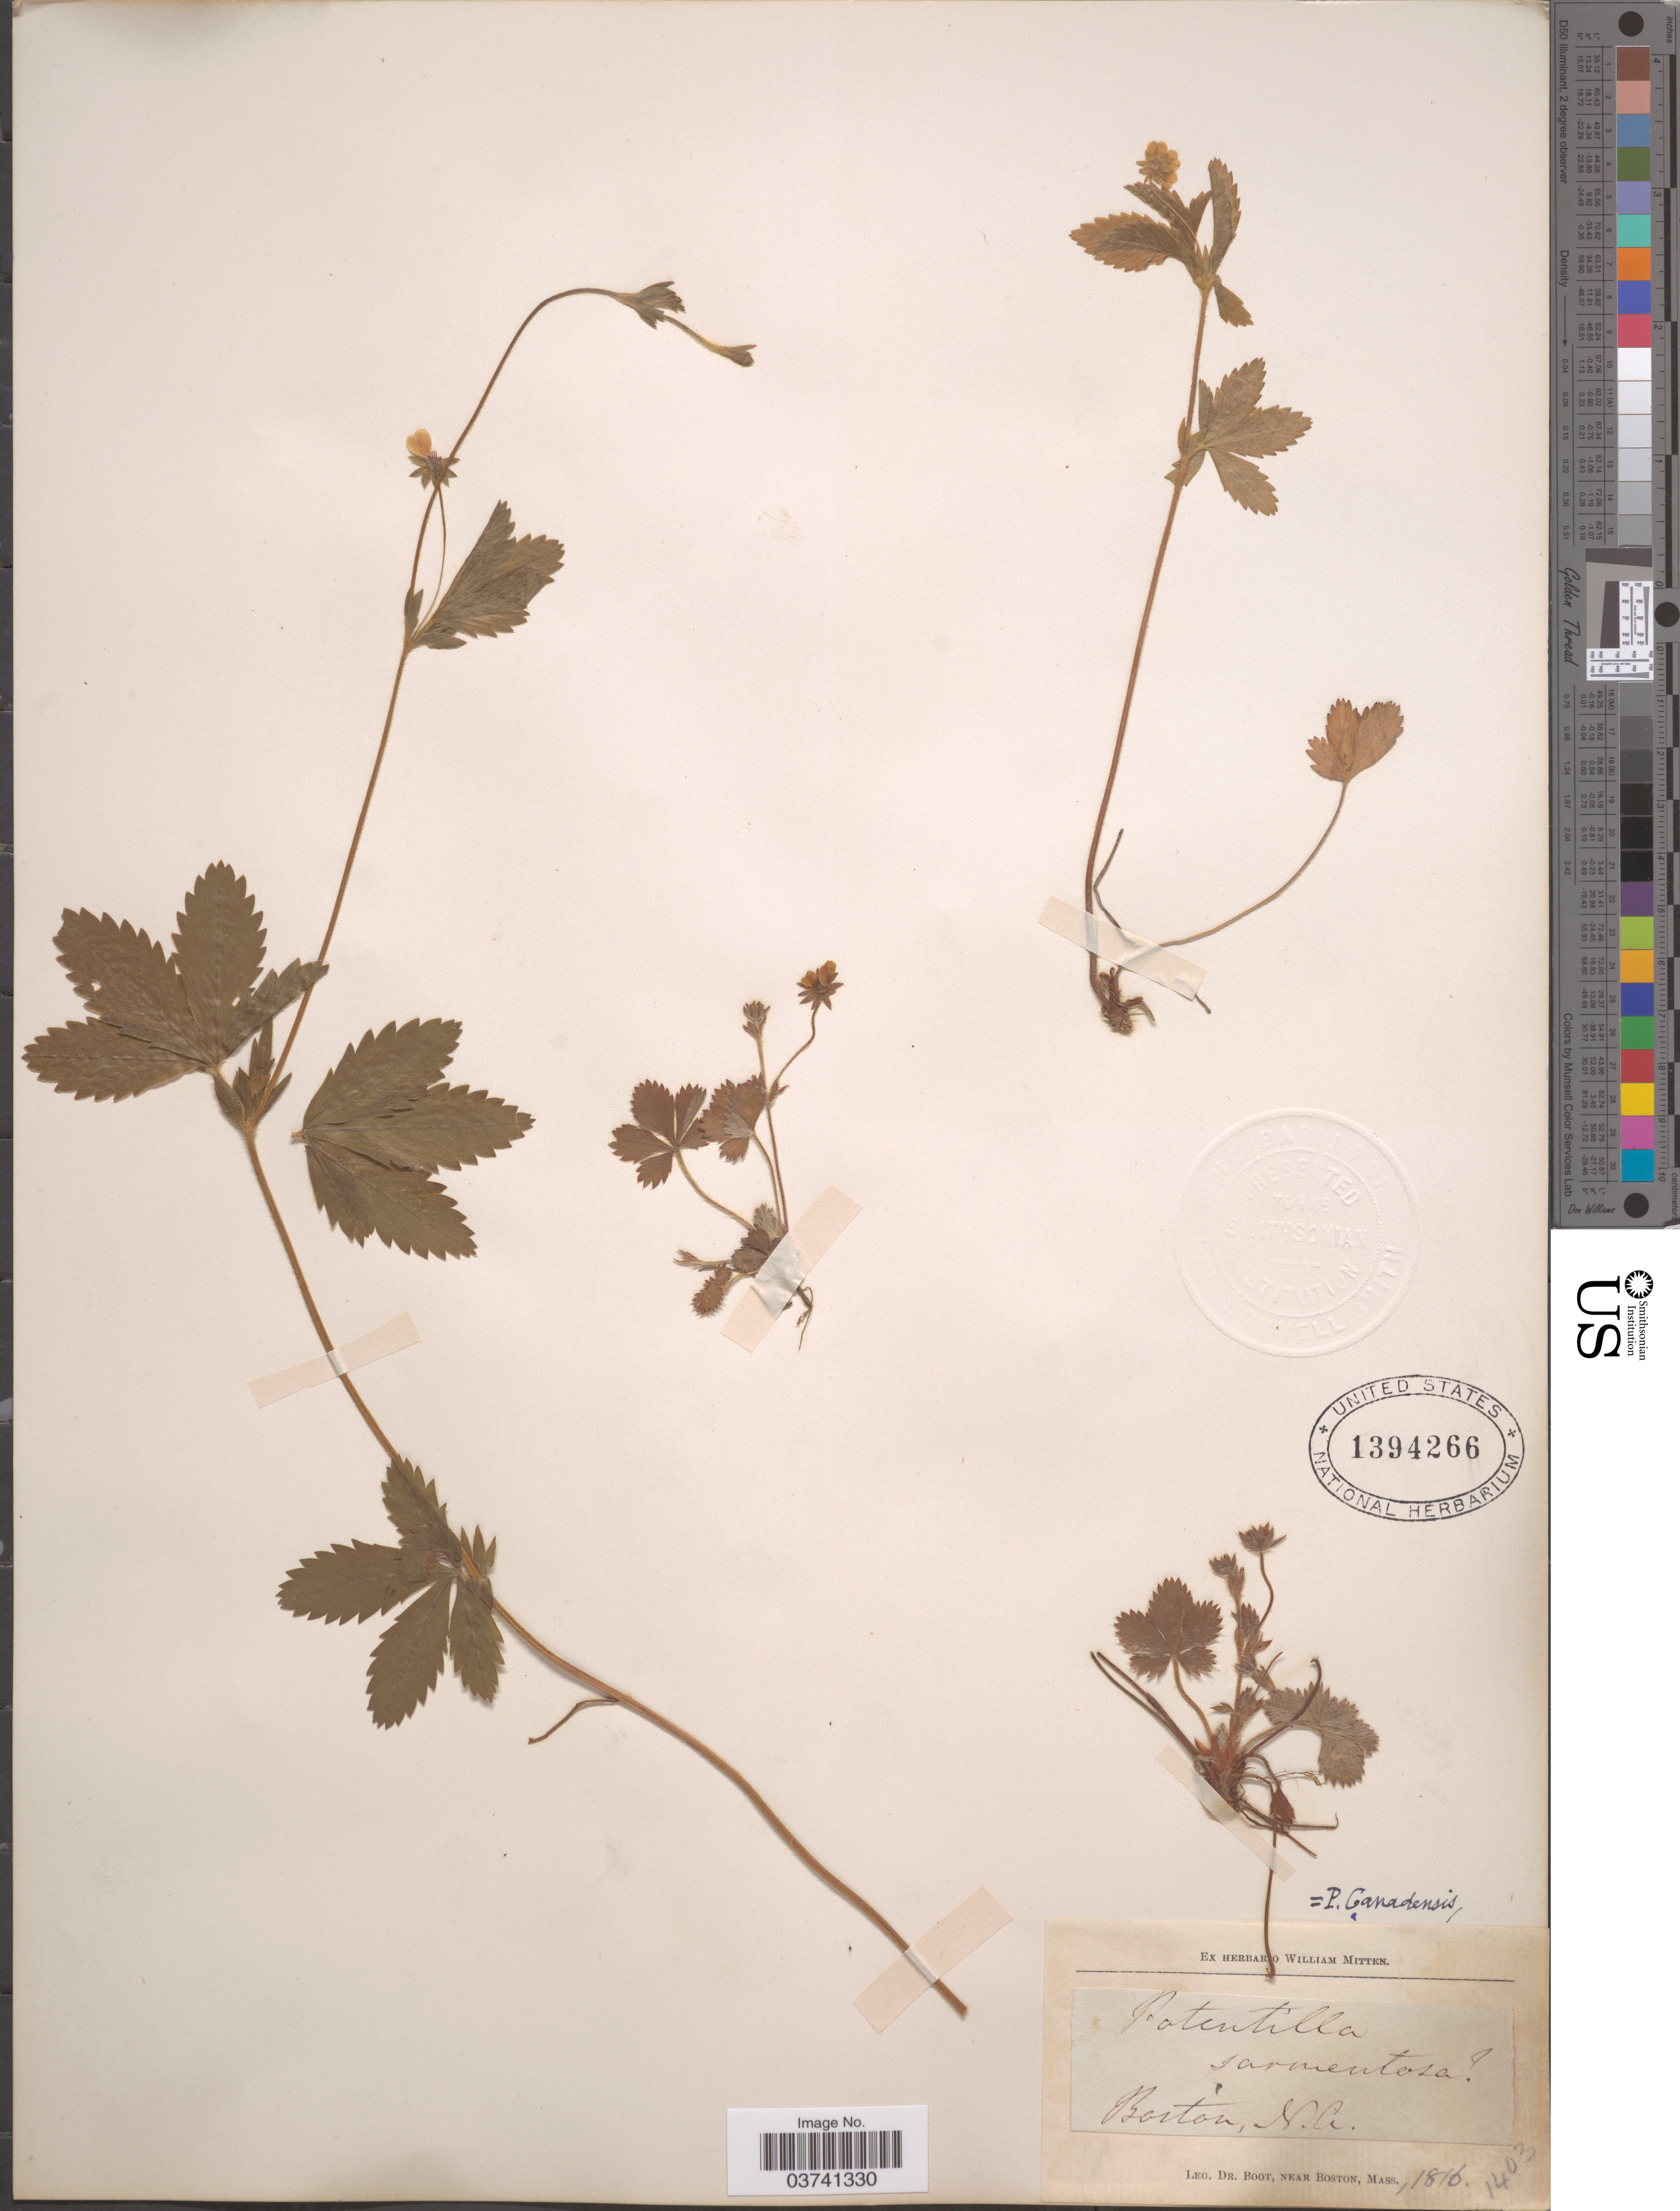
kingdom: Plantae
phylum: Tracheophyta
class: Magnoliopsida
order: Rosales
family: Rosaceae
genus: Potentilla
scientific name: Potentilla simplex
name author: Michx.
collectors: Boot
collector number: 1403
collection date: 1816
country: United States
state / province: Massachusetts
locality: Near Boston. M.A.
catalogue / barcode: US 1394266